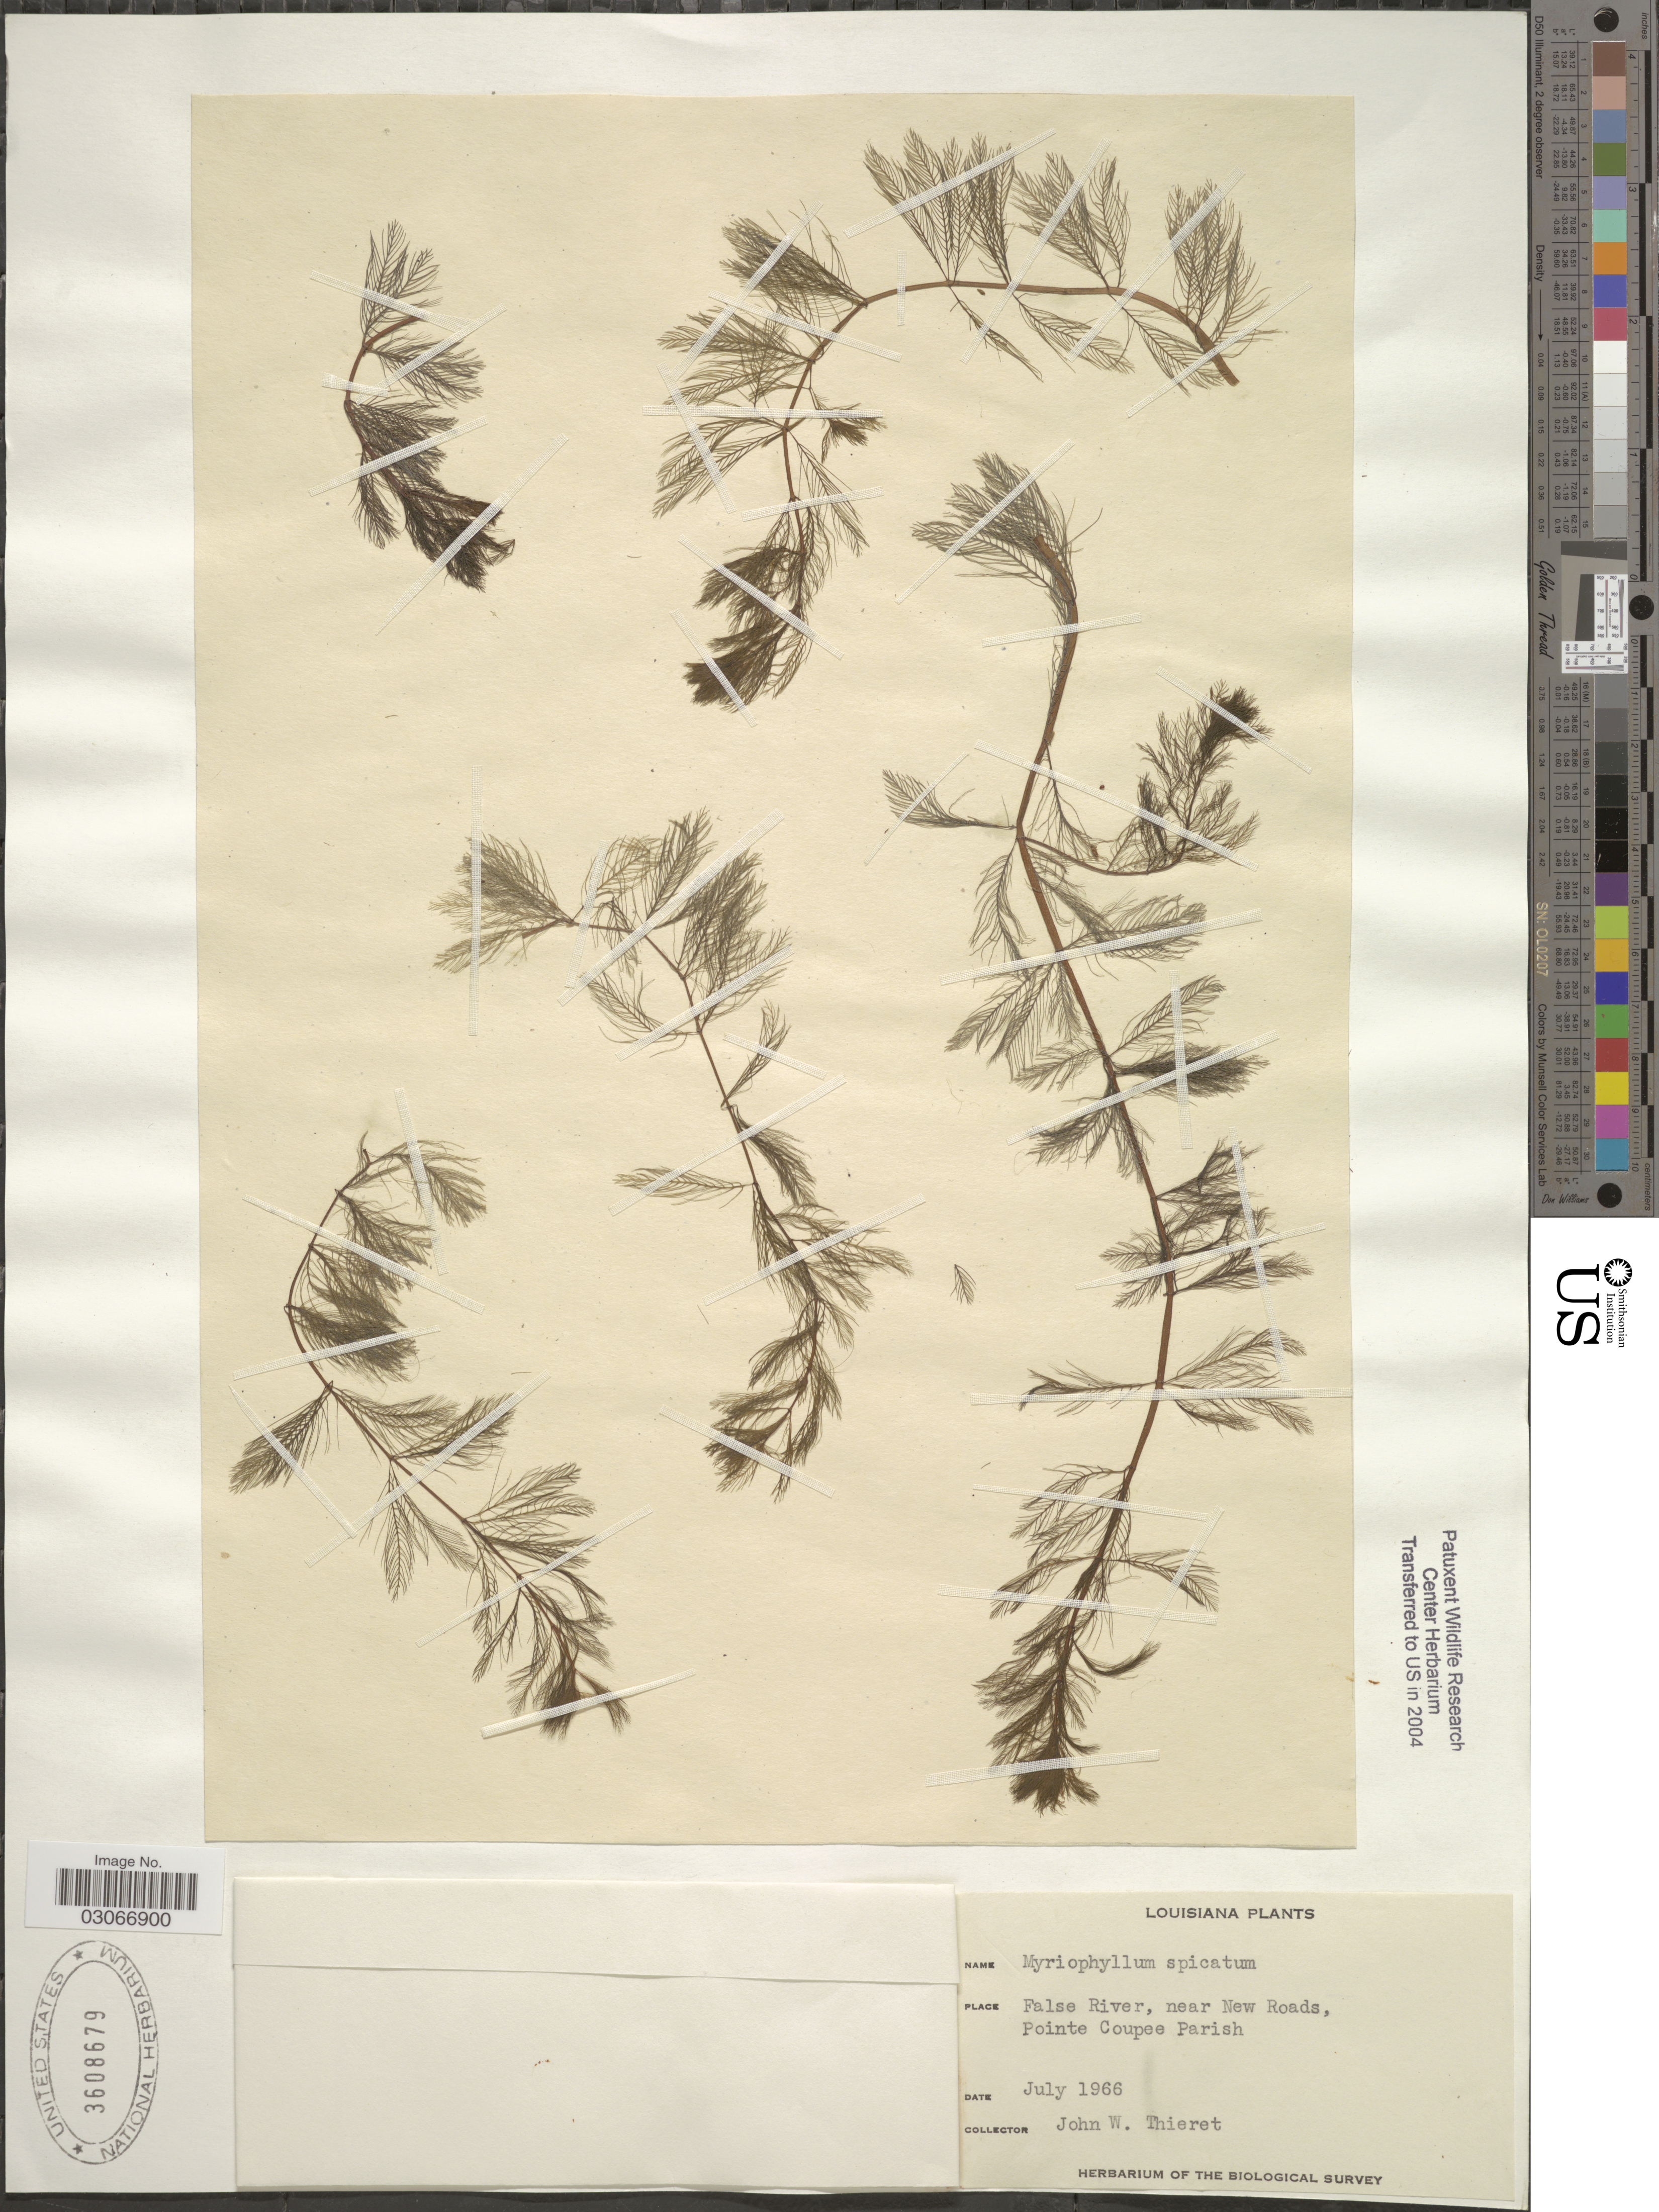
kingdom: Plantae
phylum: Tracheophyta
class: Magnoliopsida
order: Saxifragales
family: Haloragaceae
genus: Myriophyllum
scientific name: Myriophyllum exalbescens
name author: Fernald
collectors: J. W. Thieret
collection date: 1966-07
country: United States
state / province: Louisiana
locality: False River, near New Roads, Pointe Coupee Parish.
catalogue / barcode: US 3608679